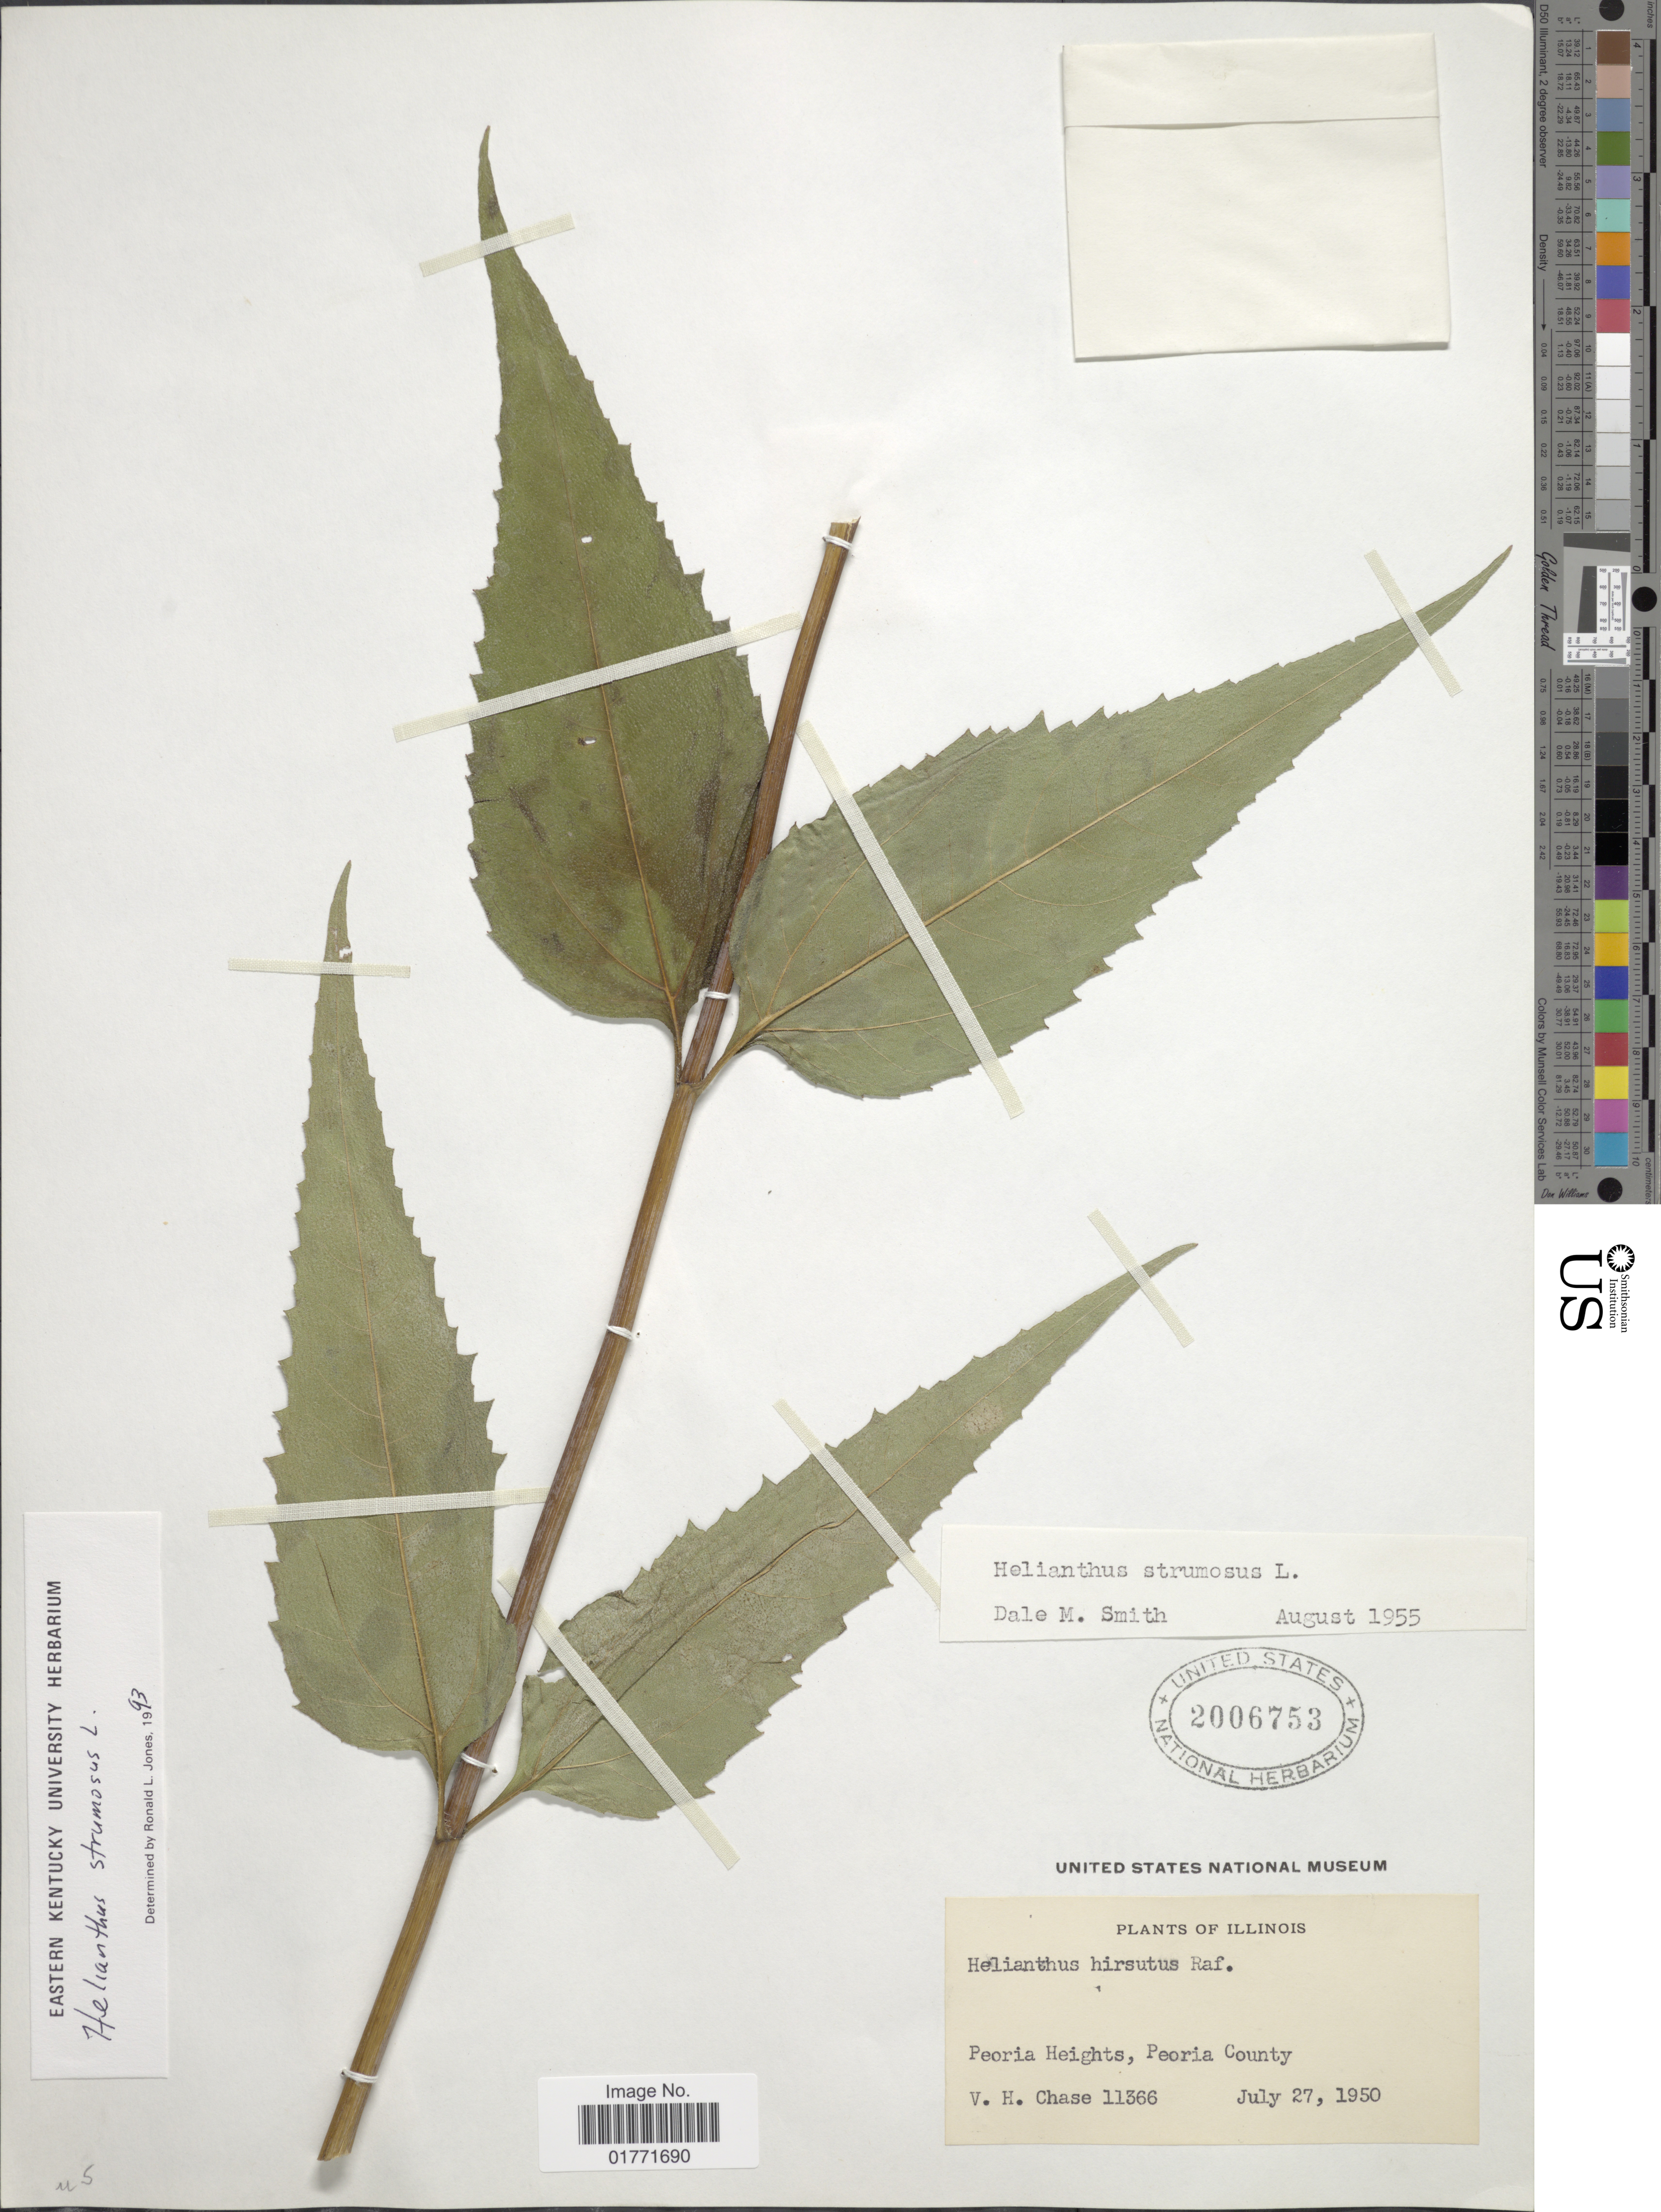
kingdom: Plantae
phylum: Tracheophyta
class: Magnoliopsida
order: Asterales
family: Asteraceae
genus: Helianthus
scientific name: Helianthus strumosus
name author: L.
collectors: V. H. Chase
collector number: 11366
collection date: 1950-07-27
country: United States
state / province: Illinois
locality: Peoria Heights, Peoria County.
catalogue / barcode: US 2006753